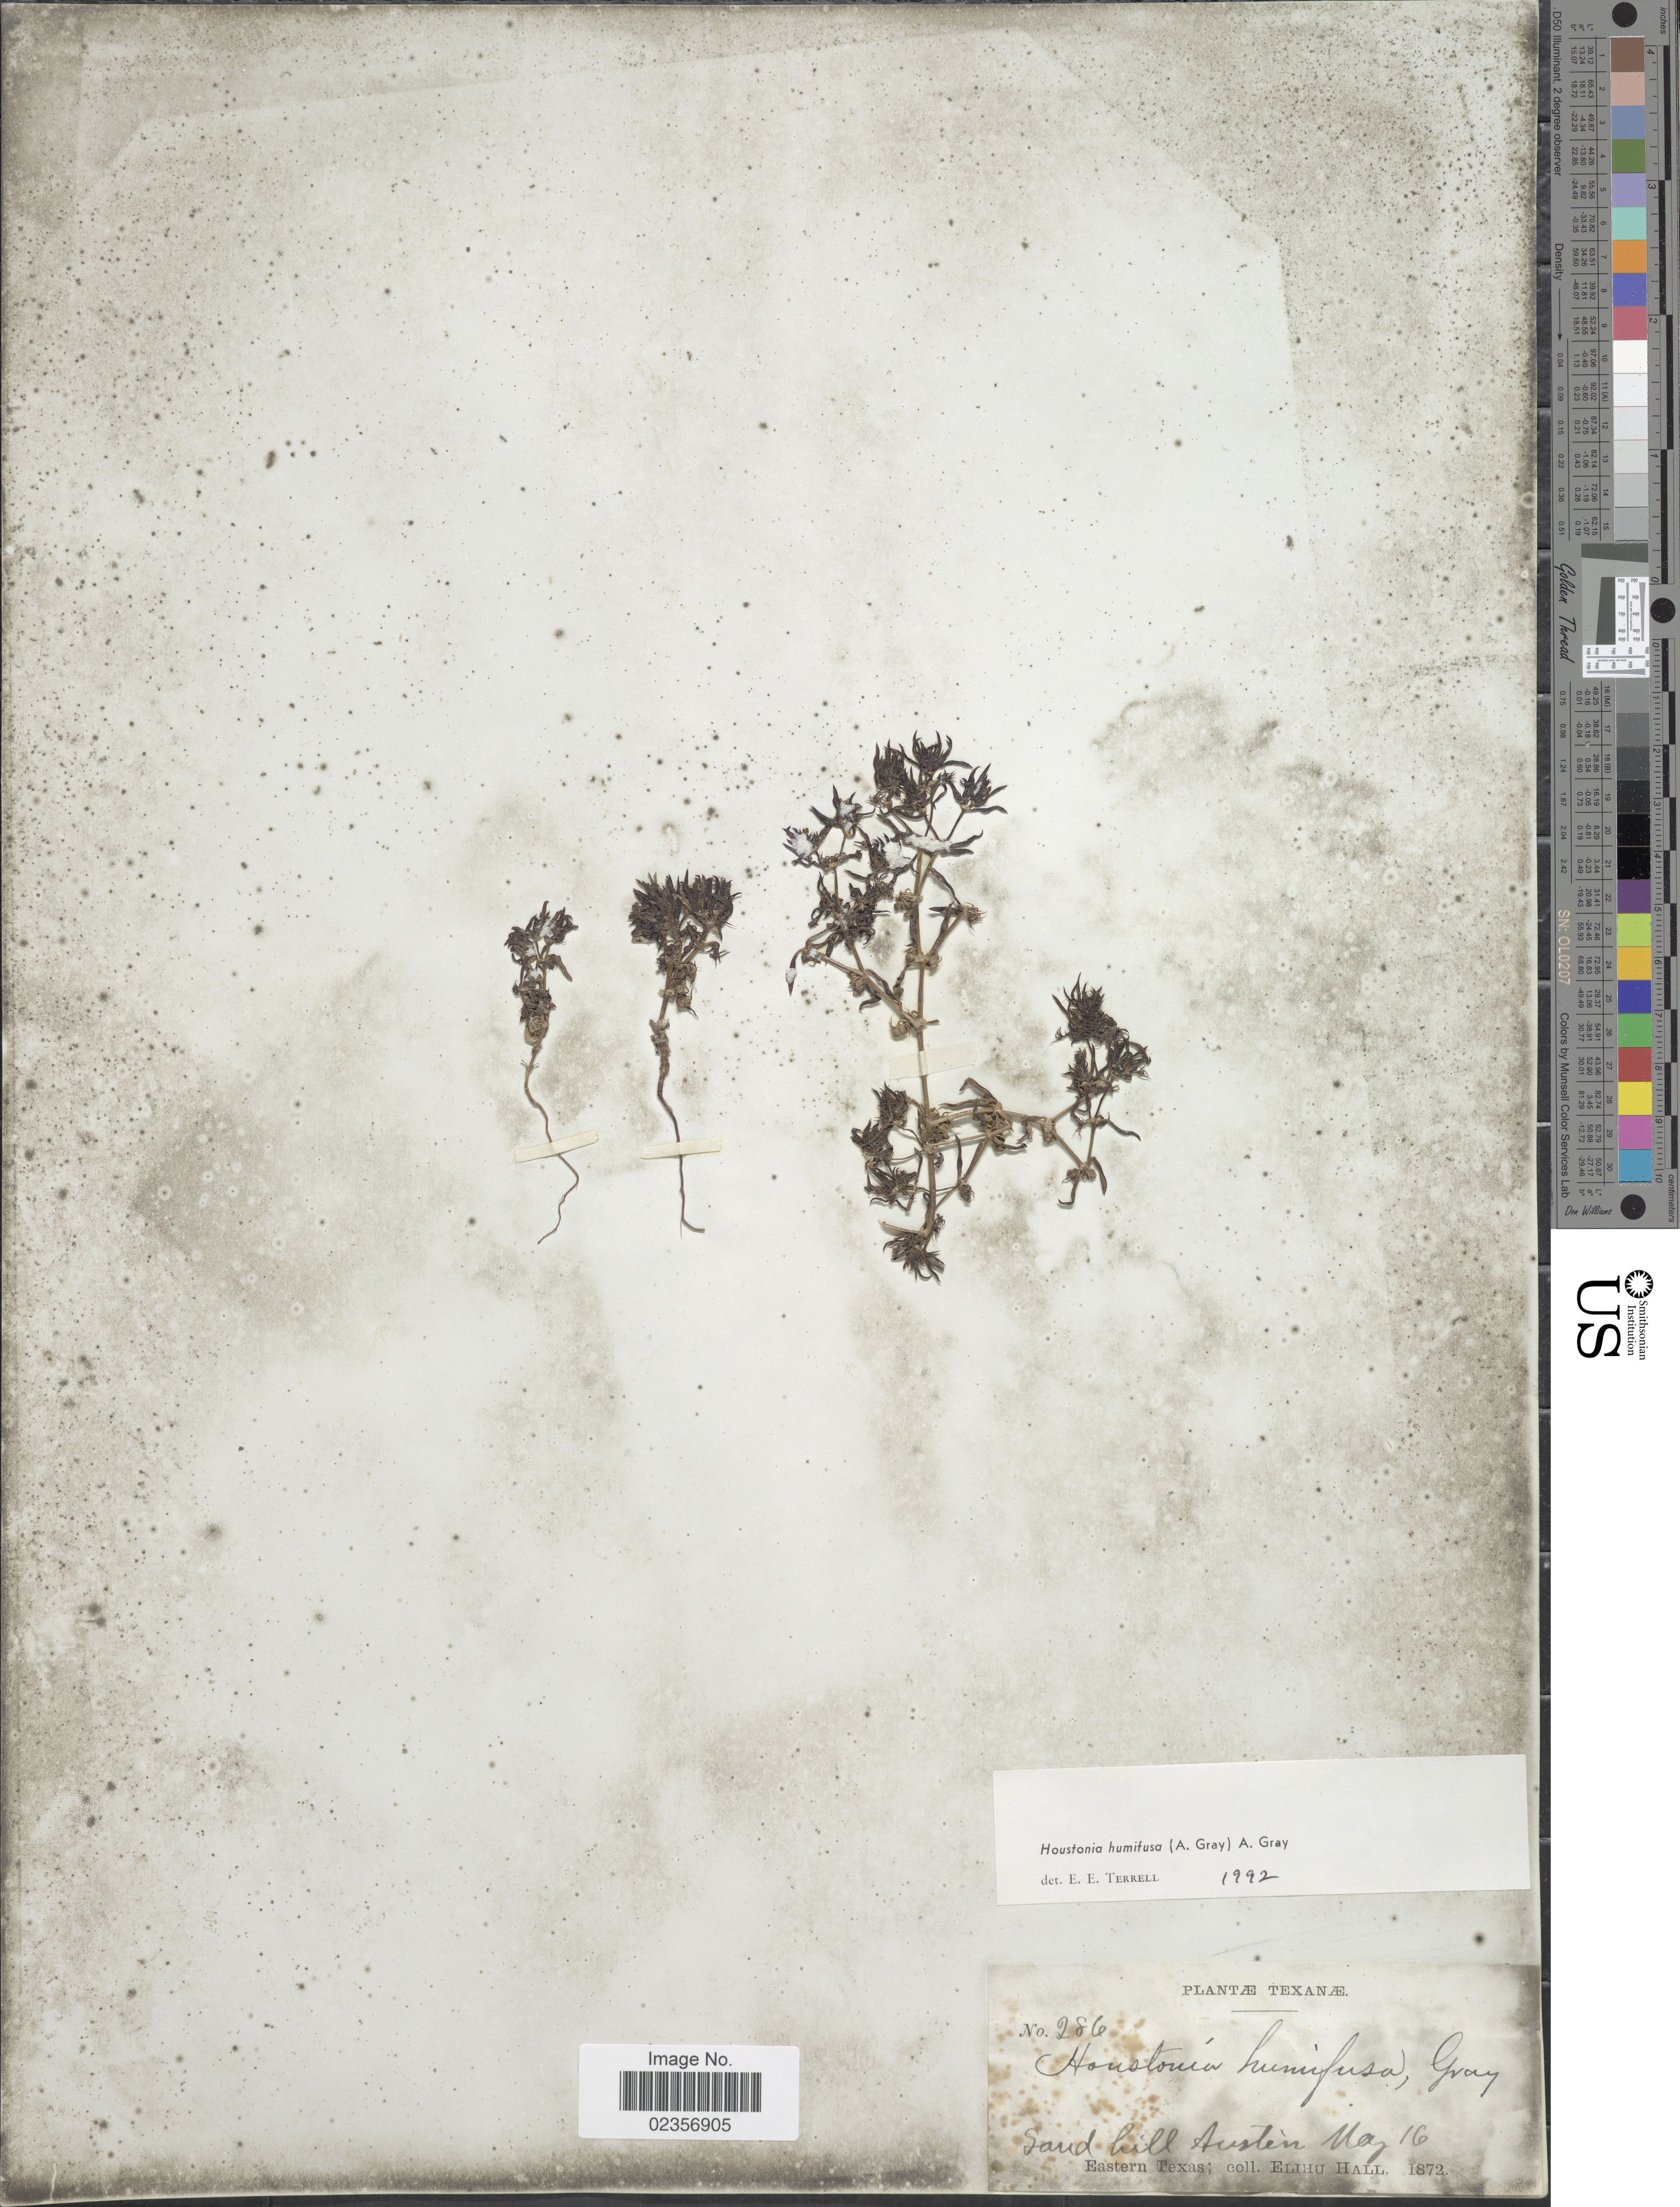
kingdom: Plantae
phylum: Tracheophyta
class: Magnoliopsida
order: Gentianales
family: Rubiaceae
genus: Houstonia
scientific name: Houstonia humifusa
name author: (A. Gray) A. Gray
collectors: E. Hall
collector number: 286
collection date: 1872-05-16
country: United States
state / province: Texas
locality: Texanae, sand hill Austin, Eastern Texas.